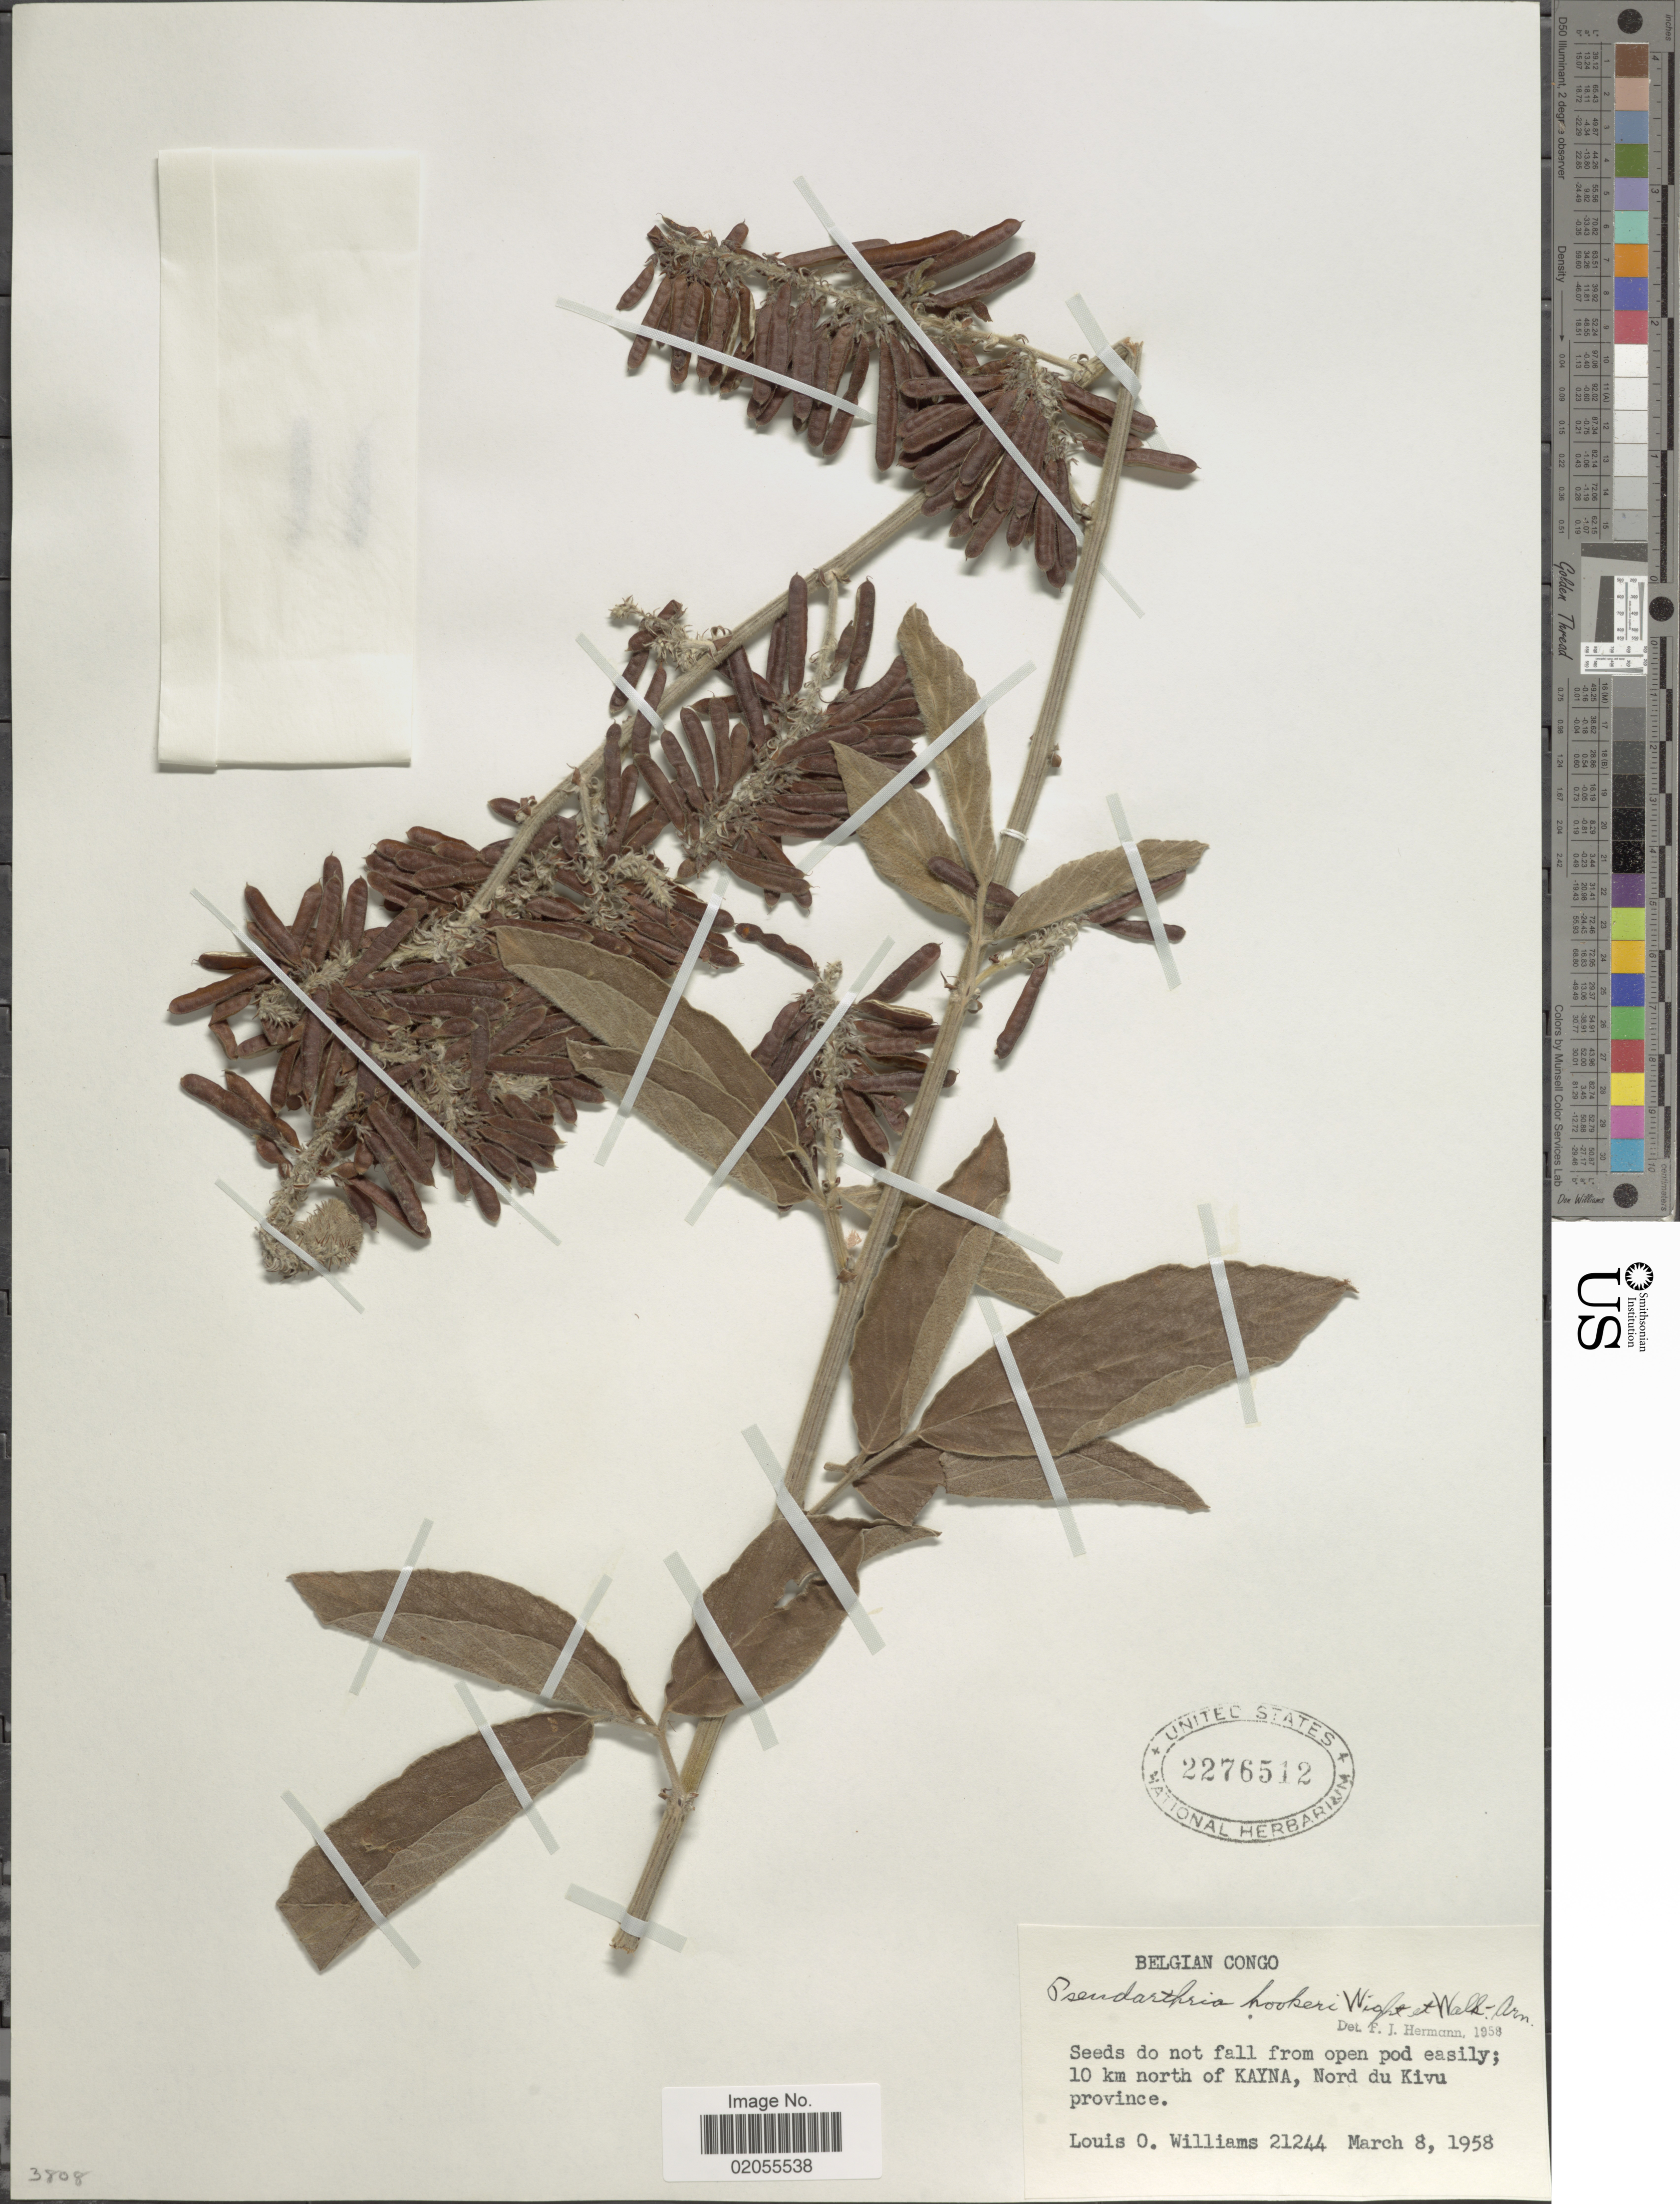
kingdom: Plantae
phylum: Tracheophyta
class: Magnoliopsida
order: Fabales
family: Fabaceae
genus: Pseudarthria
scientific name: Pseudarthria hookeri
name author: Wight & Arn.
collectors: L. O. Williams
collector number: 21244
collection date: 1958-03-08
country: Congo, Democratic Republic of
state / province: Nord-Kivu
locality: Belgian Congo, 10 km north of Kayna, Nord du Kivu Province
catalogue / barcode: US 2276512